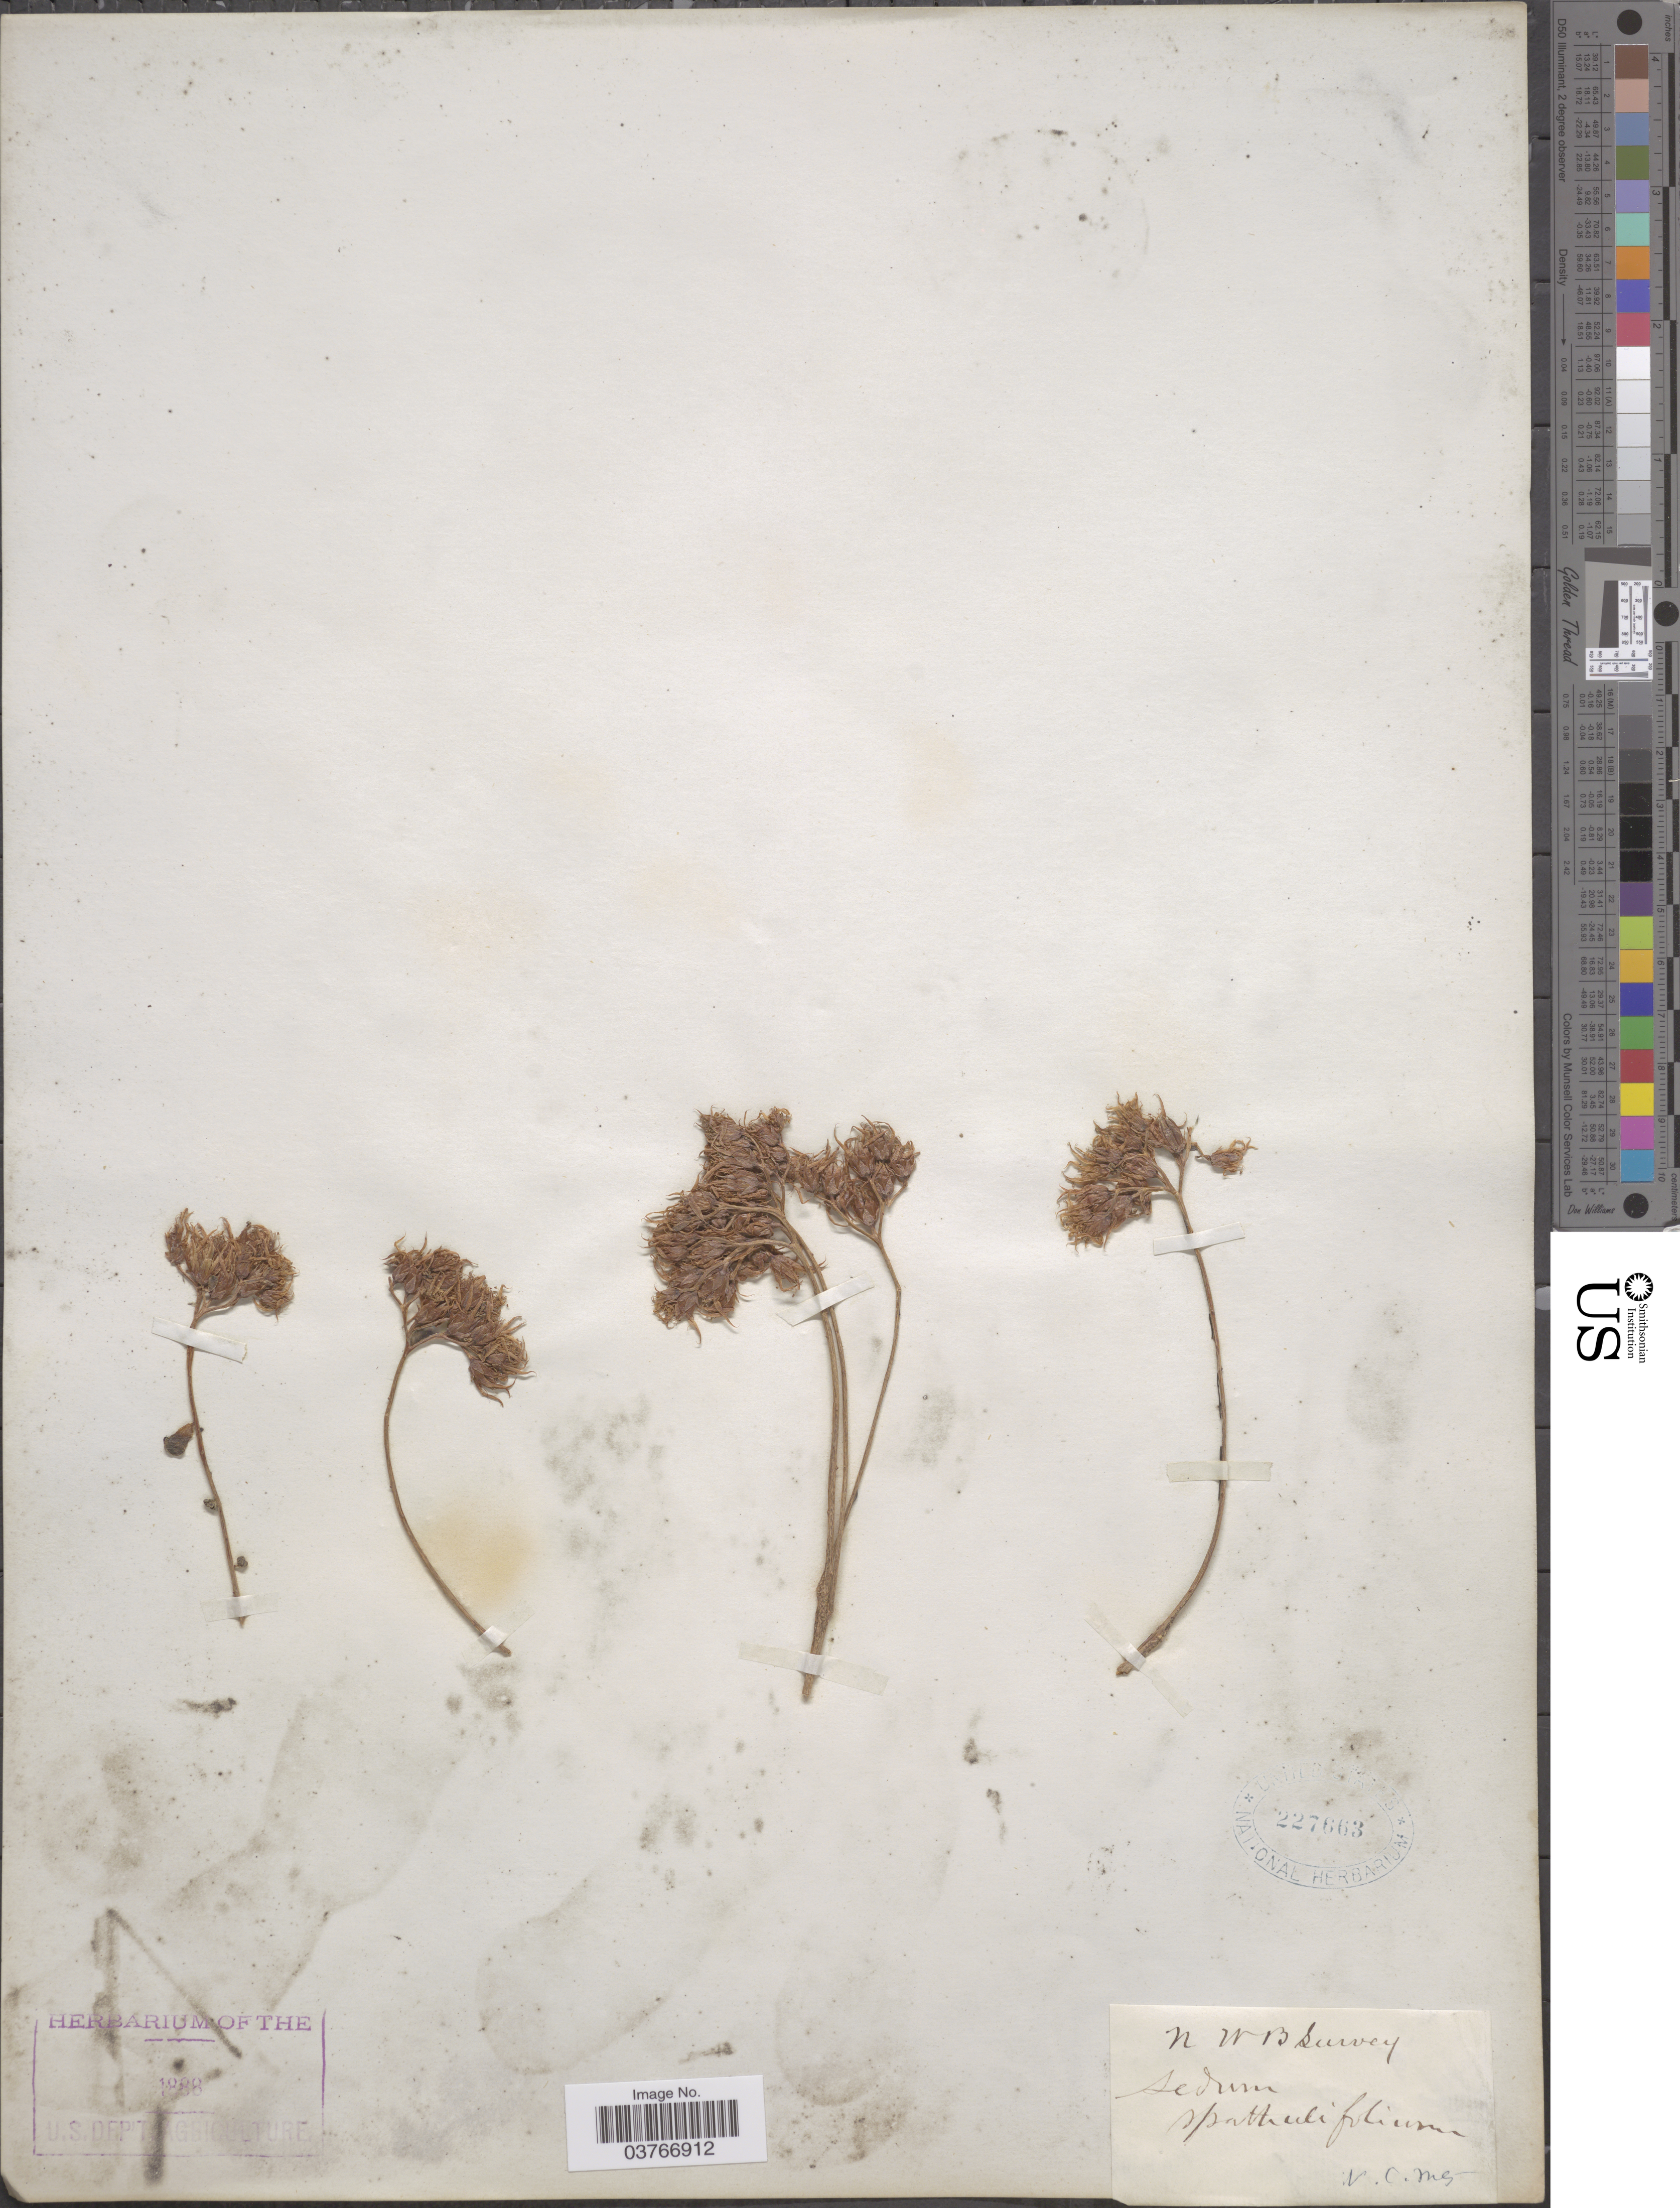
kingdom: Plantae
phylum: Tracheophyta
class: Magnoliopsida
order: Saxifragales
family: Crassulaceae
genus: Sedum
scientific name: Sedum sp.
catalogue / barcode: US 227663